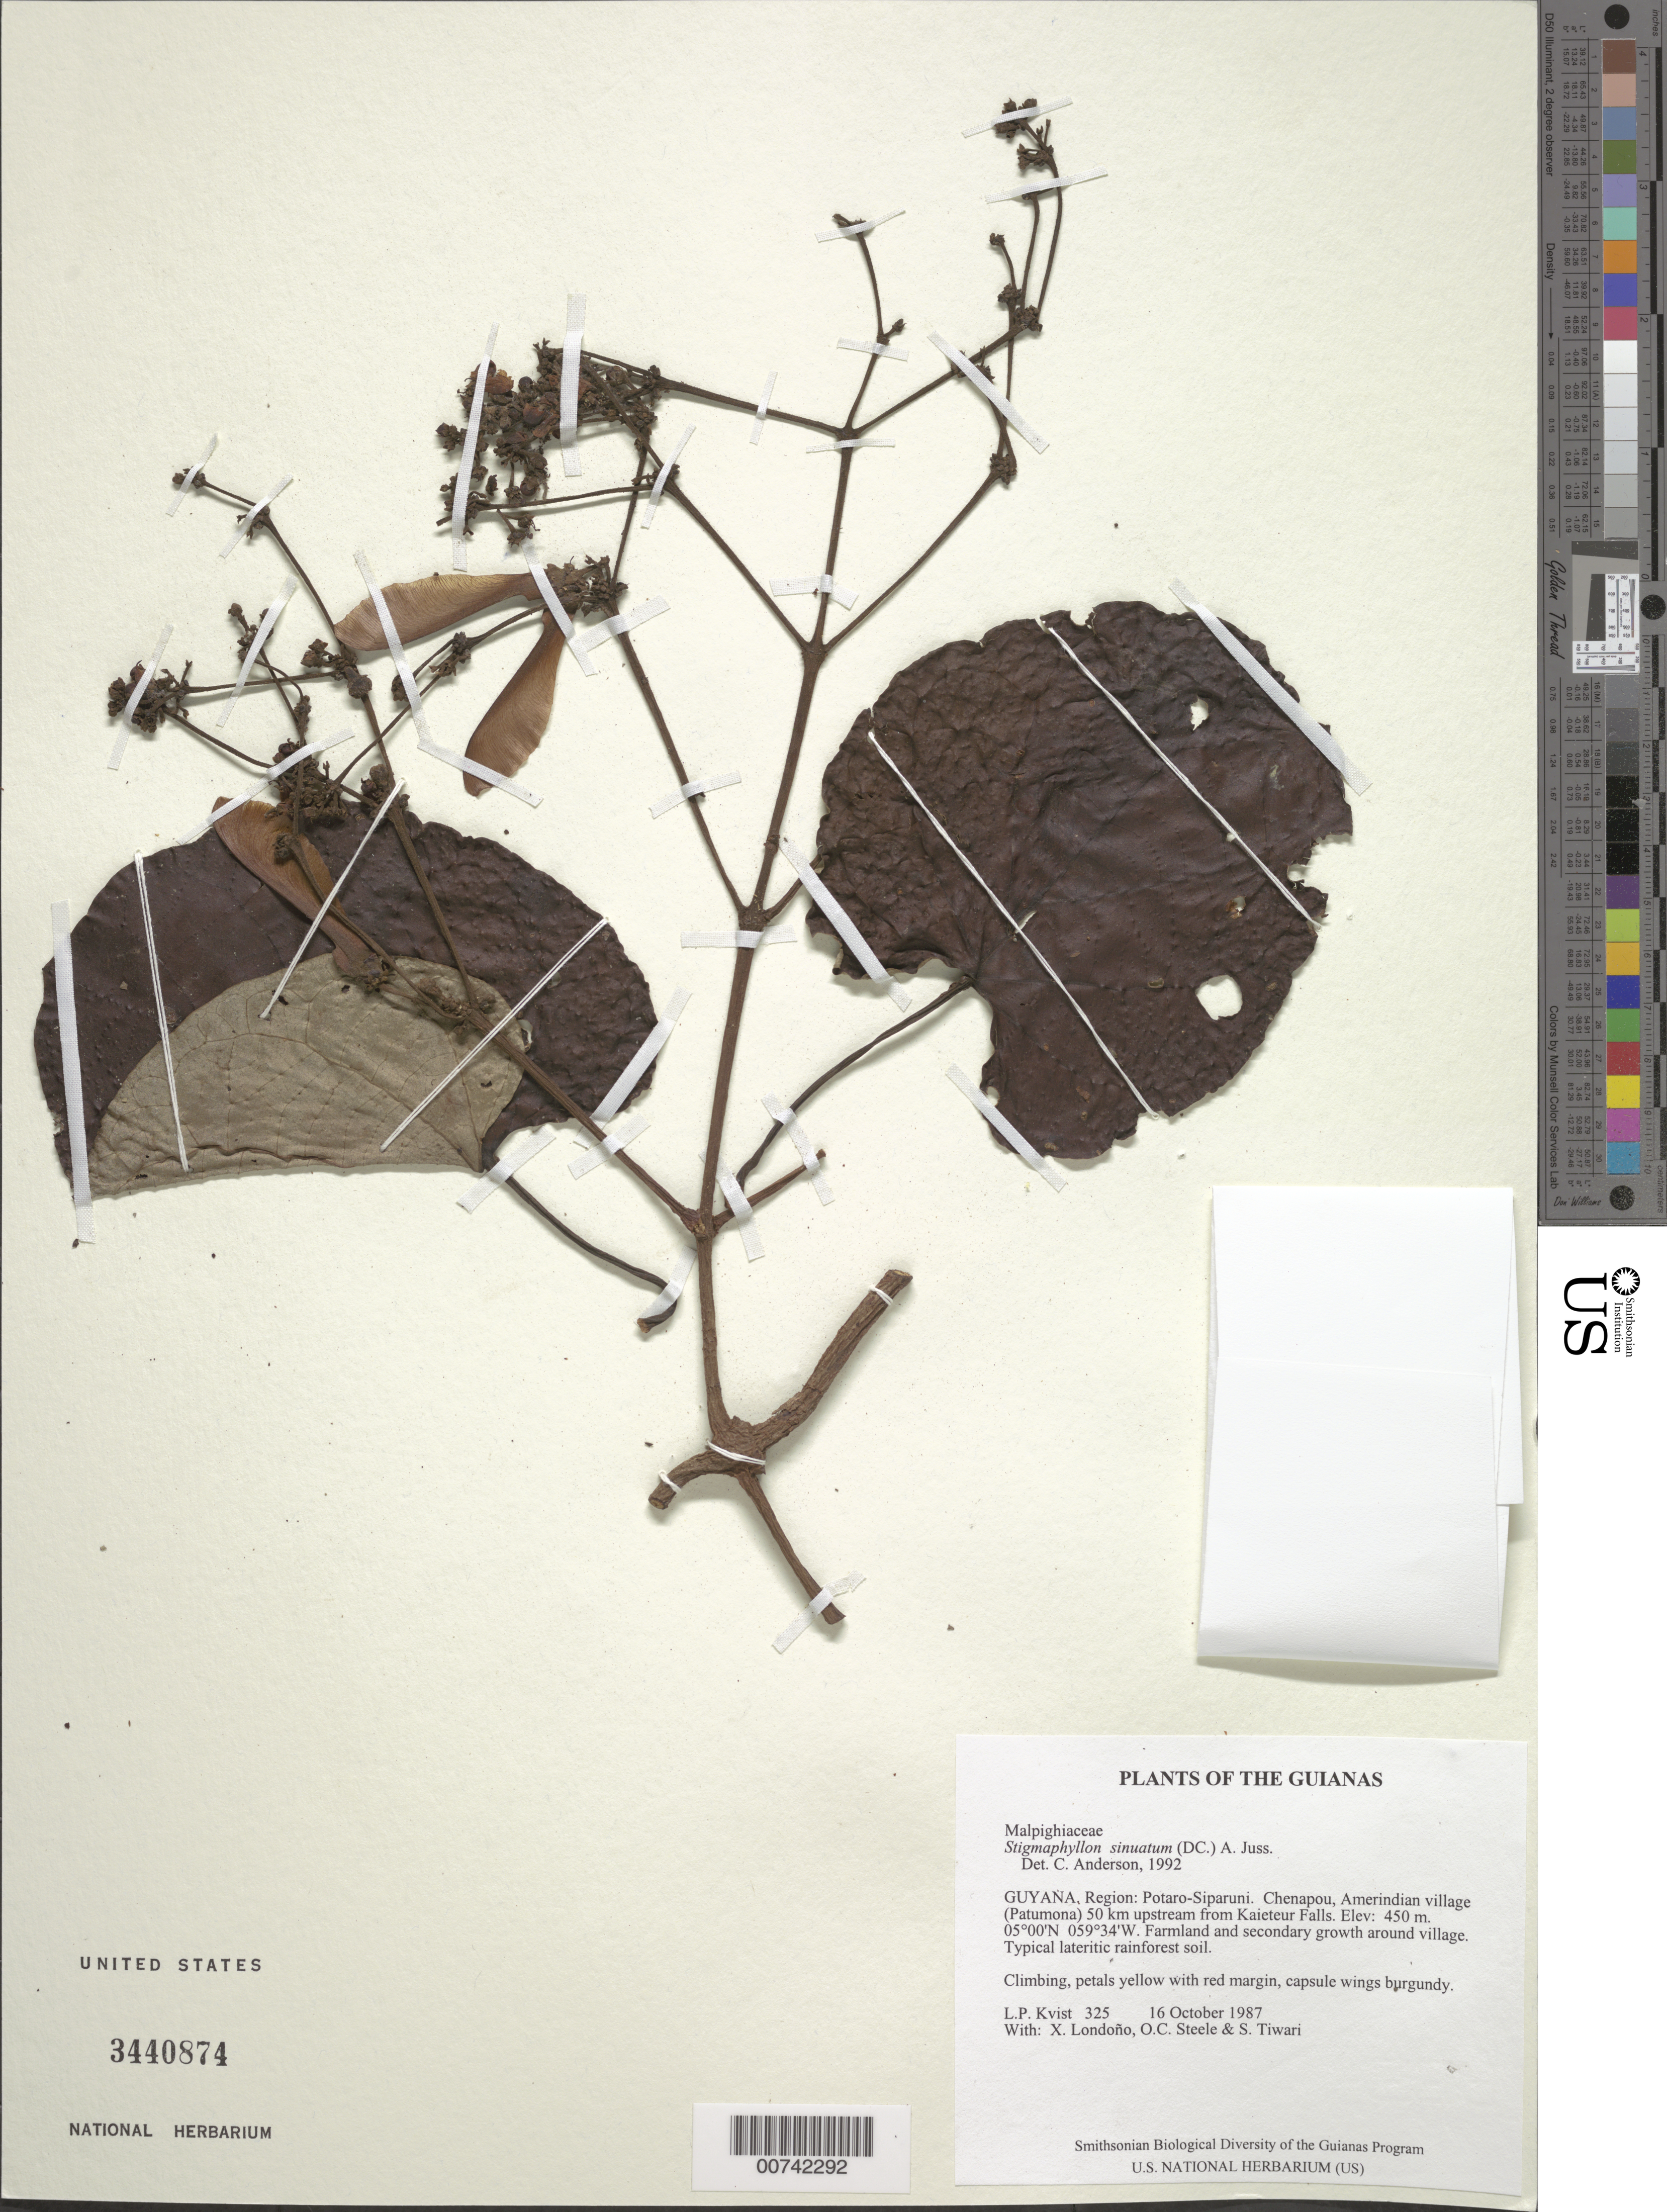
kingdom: Plantae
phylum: Tracheophyta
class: Magnoliopsida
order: Malpighiales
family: Malpighiaceae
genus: Stigmaphyllon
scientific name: Stigmaphyllon sinuatum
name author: (DC.) A. Juss.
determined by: Anderson, C.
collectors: L. P. Kvist, X. Londoño, O. C. Steele & S. Tiwari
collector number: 325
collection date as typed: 16 October 1987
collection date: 1987-10-16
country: Guyana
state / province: Potaro-Siparuni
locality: Chenapou, Amerindian village (Patumona) 50 km upstream from Kaieteur Falls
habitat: Farmland and secondary growth around village. Typical lateritic rainforest soil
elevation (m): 450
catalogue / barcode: US 3440874